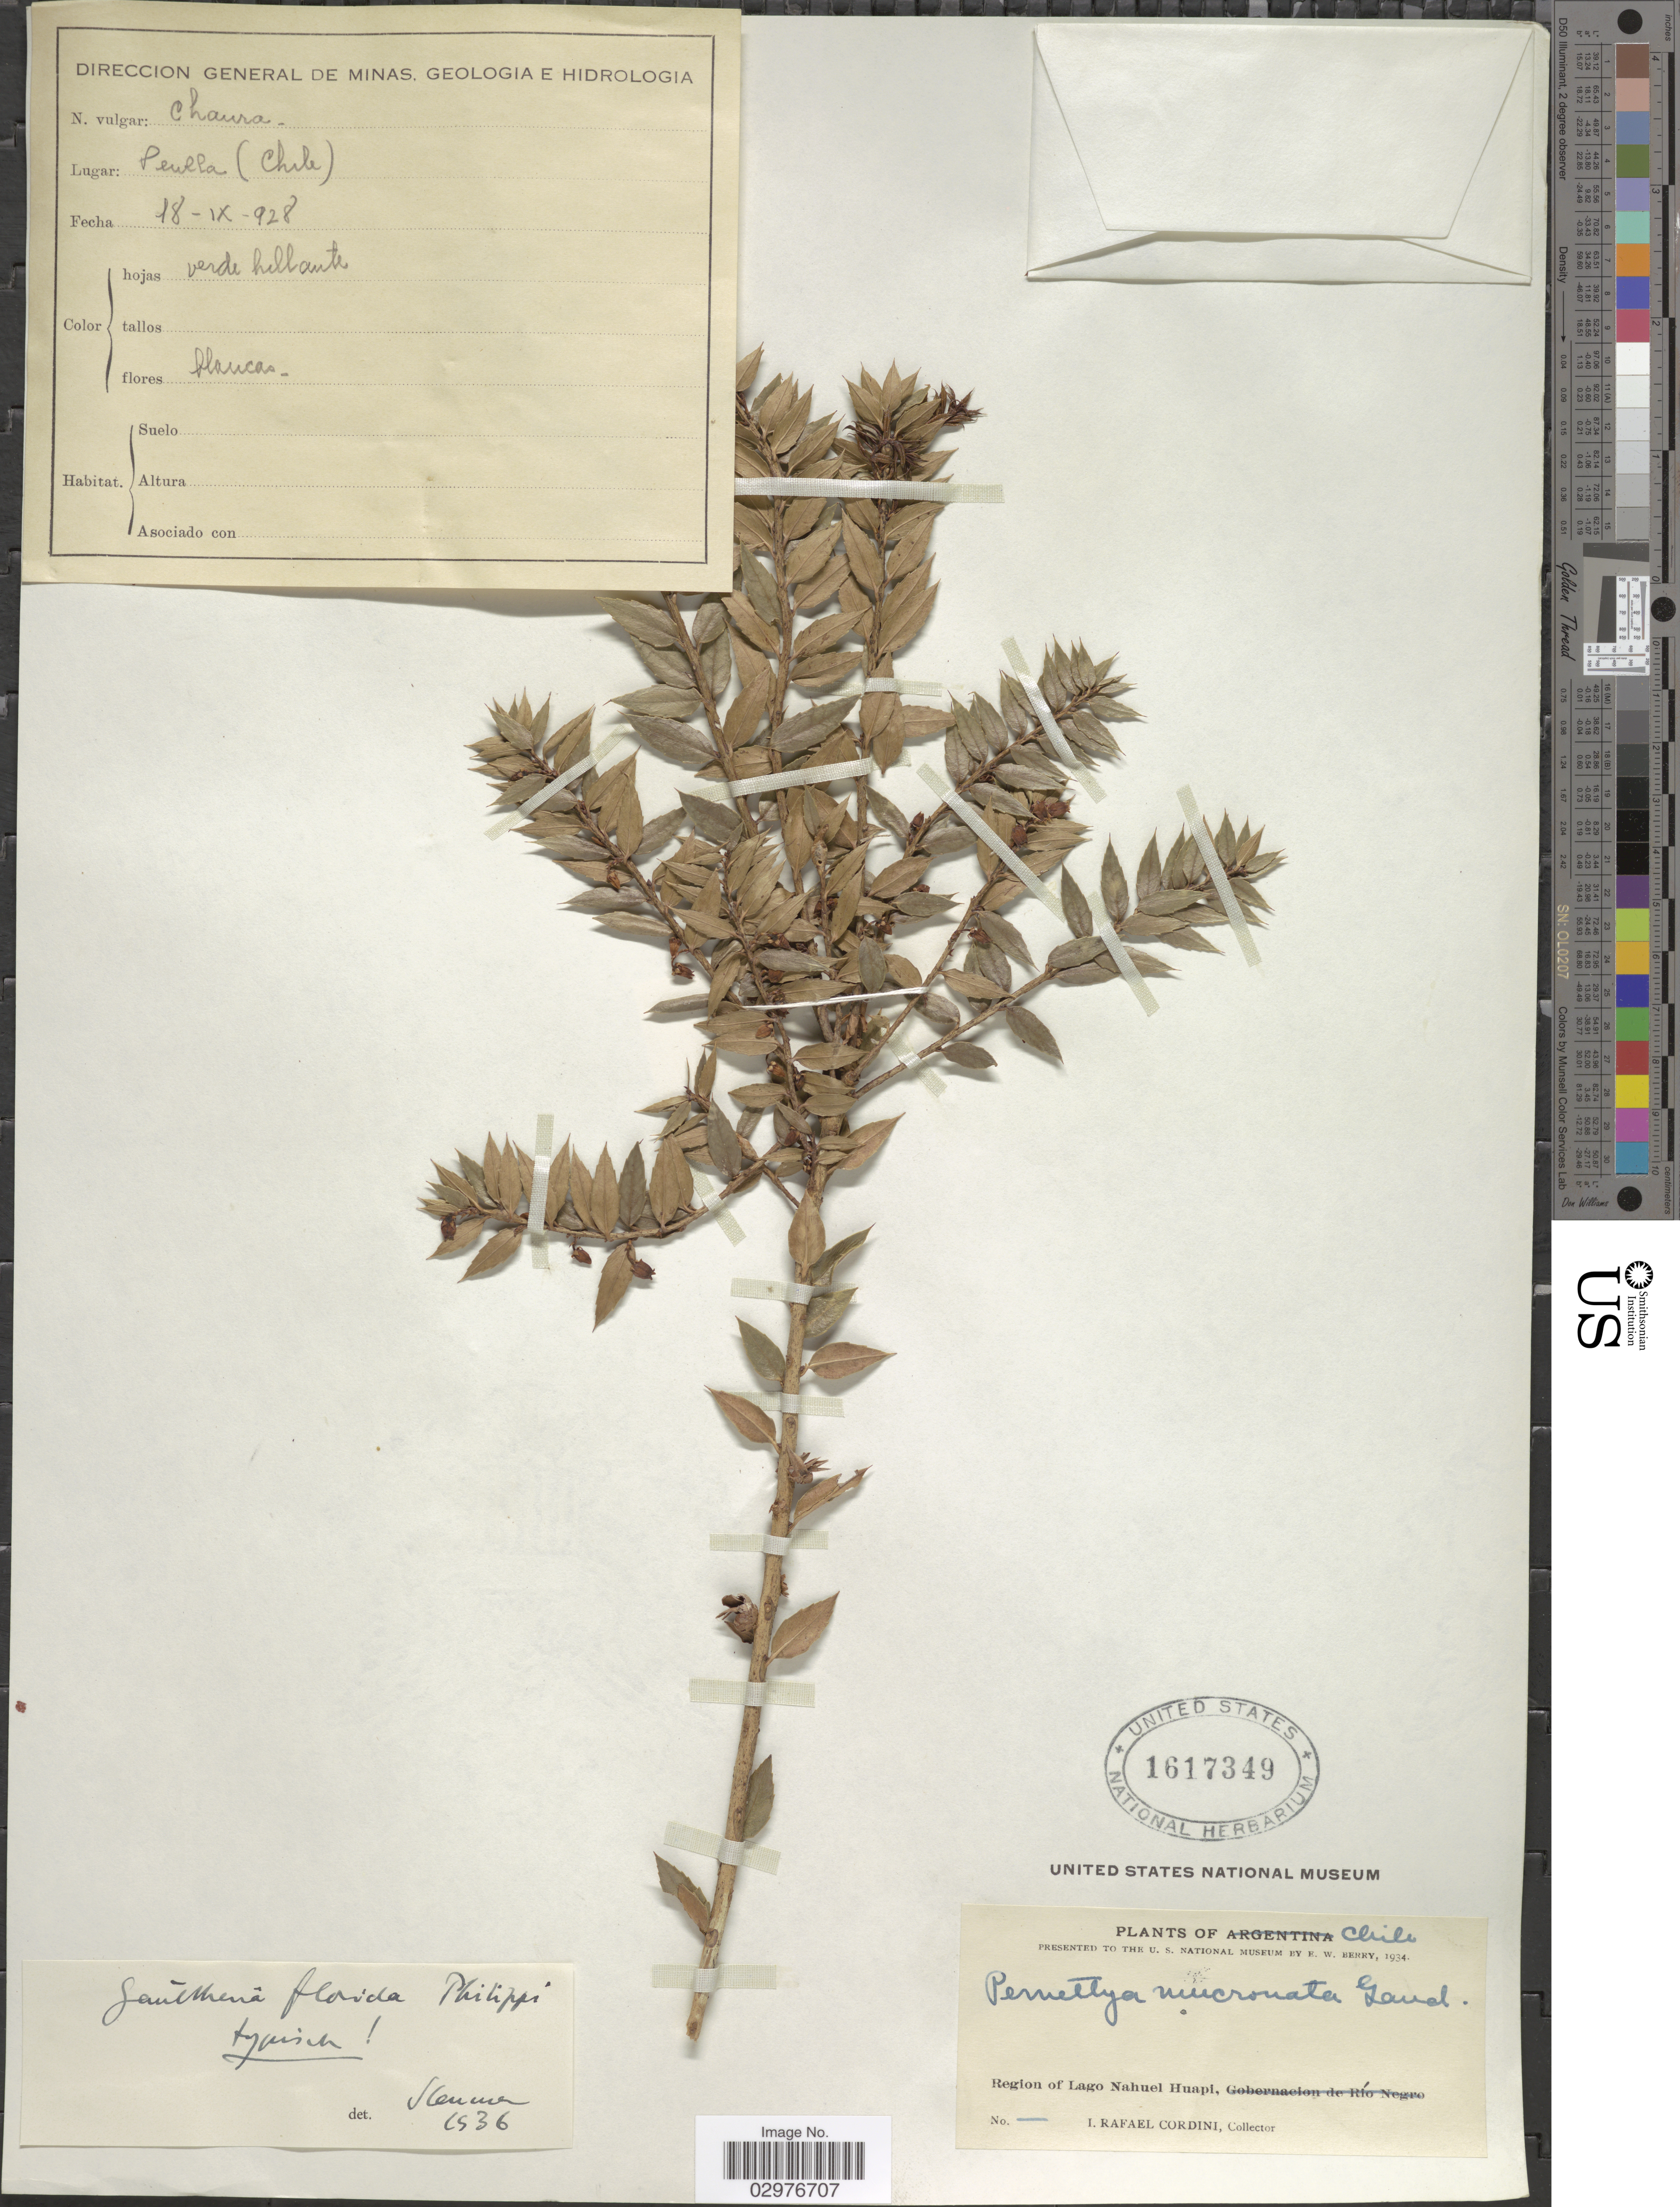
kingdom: Plantae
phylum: Tracheophyta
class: Magnoliopsida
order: Ericales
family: Ericaceae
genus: Gaultheria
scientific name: Gaultheria phillyreifolia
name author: (Pers.) Sleumer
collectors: I. Cordini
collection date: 1928-09-18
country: Chile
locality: Region of Lago Nahuel Huapi. Puebla.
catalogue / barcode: US 1617349